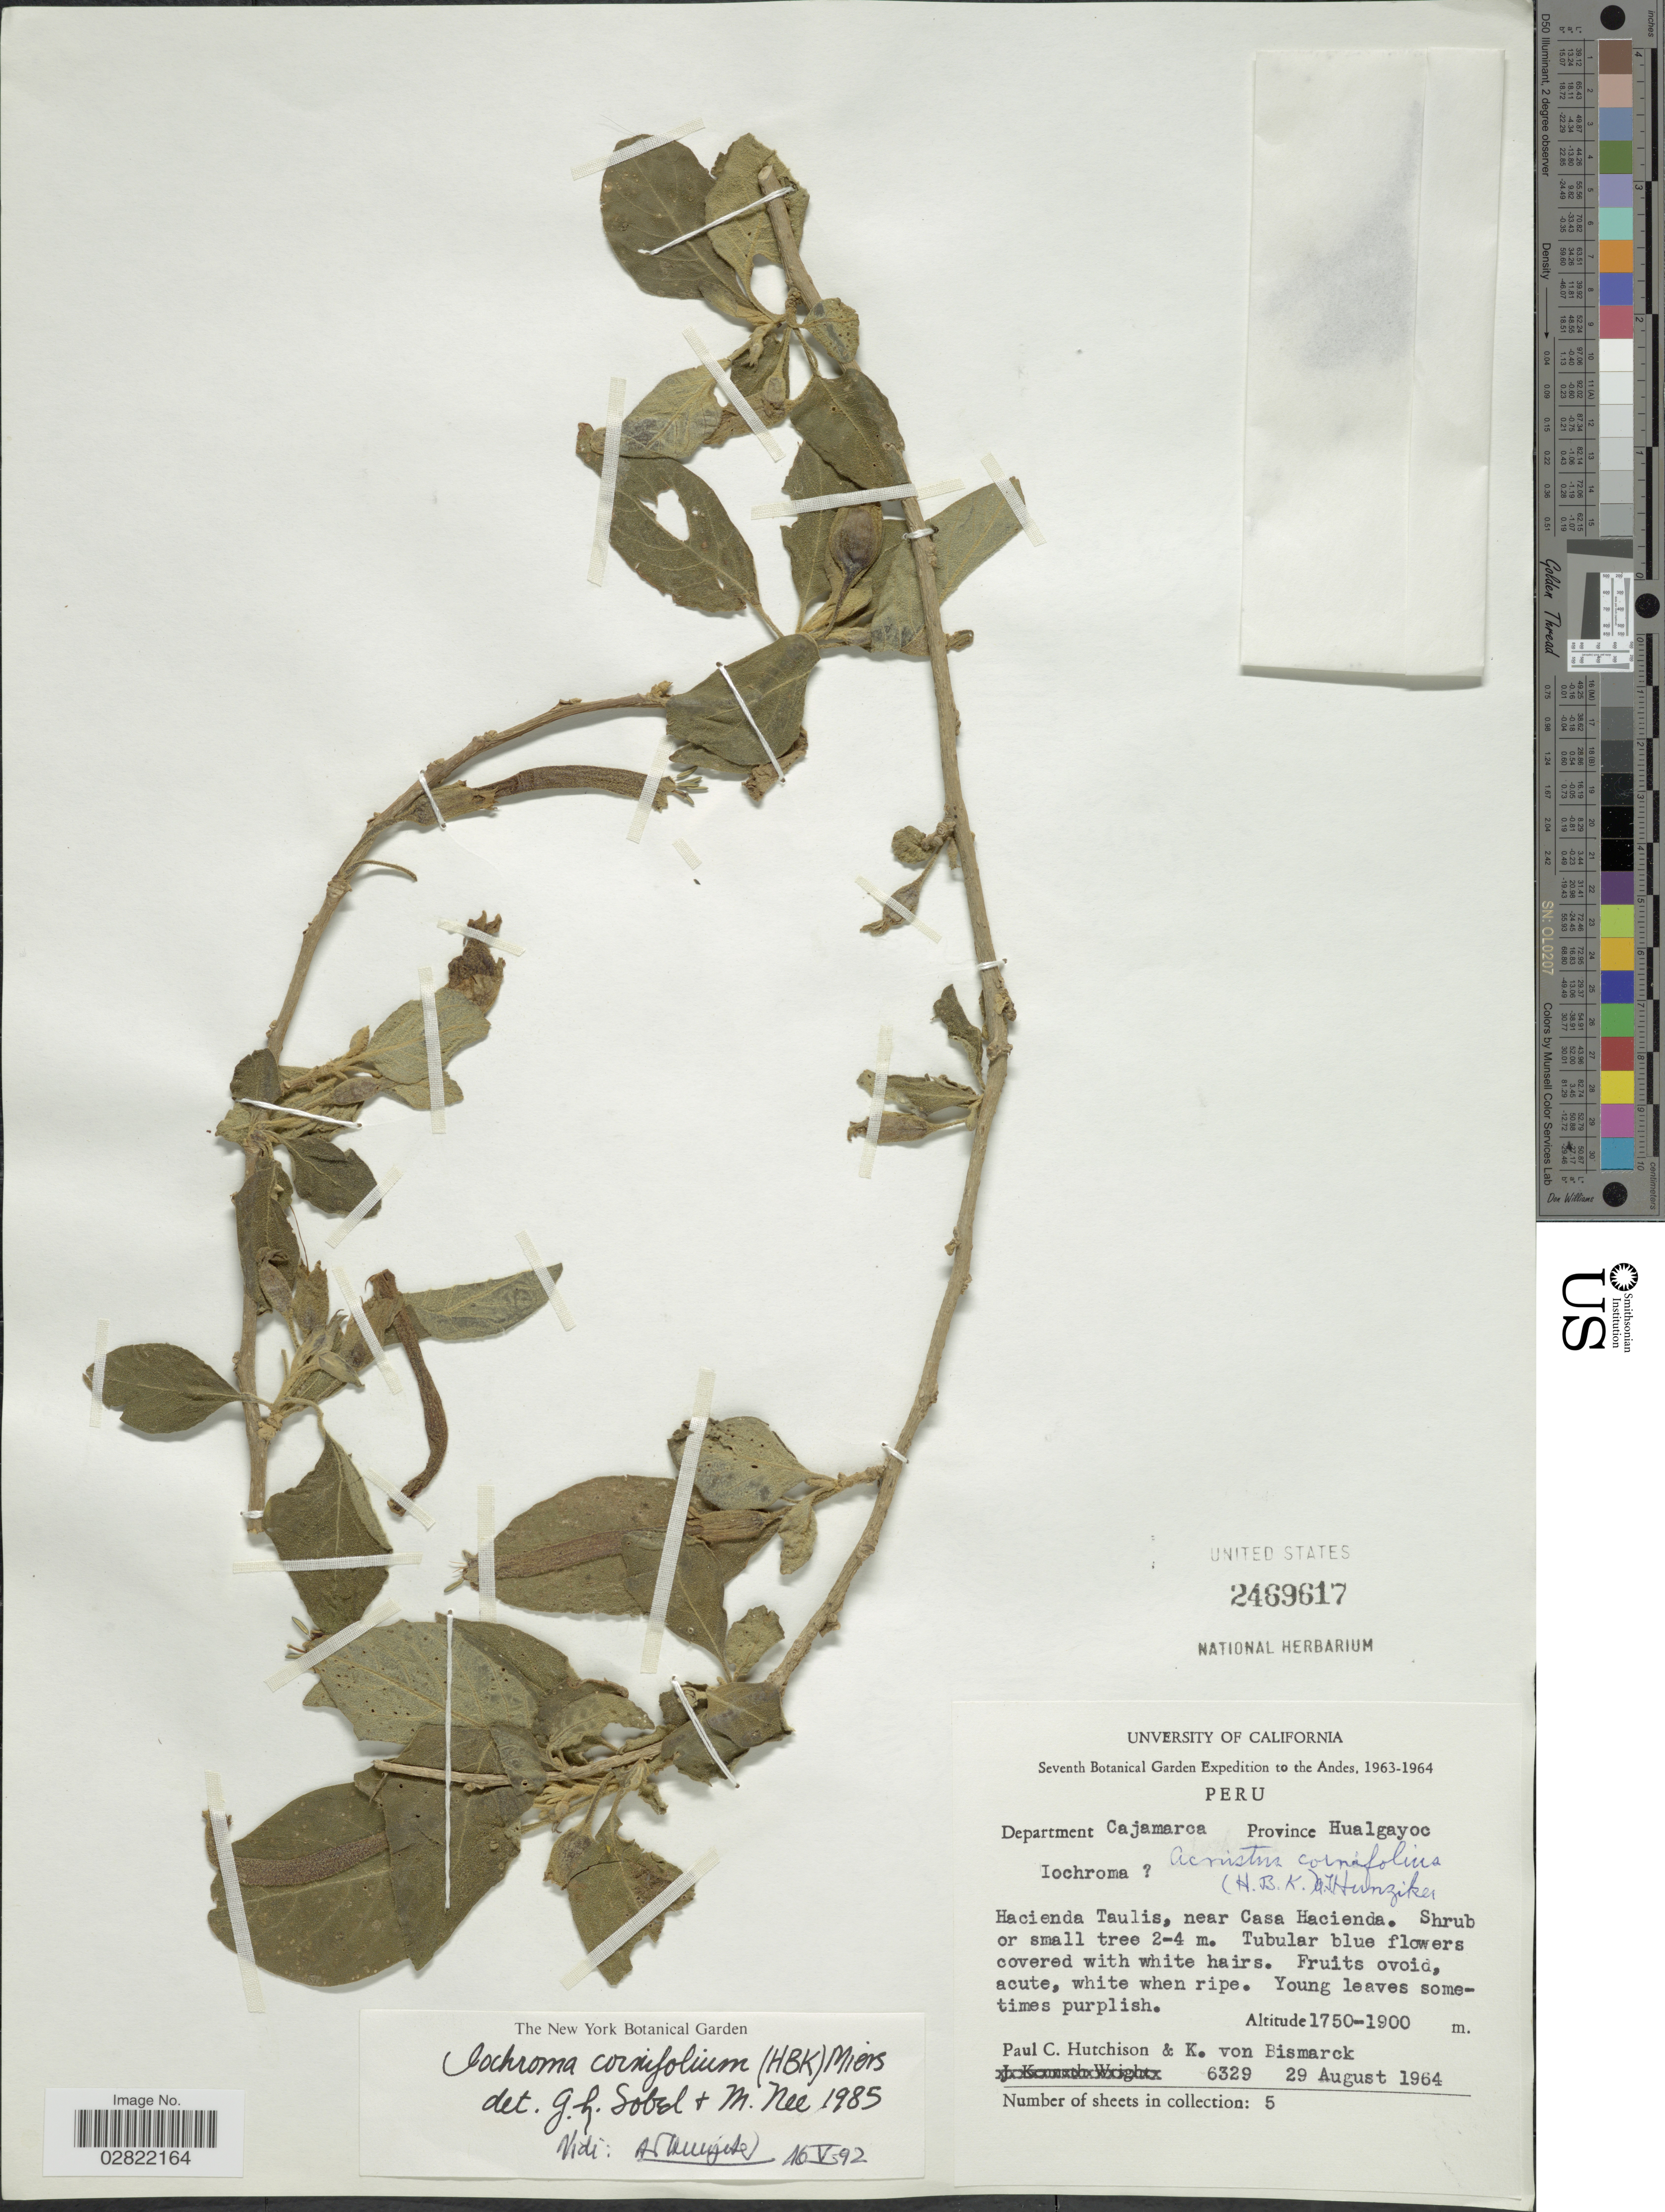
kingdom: Plantae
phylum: Tracheophyta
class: Magnoliopsida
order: Solanales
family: Solanaceae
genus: Iochroma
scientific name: Iochroma cornifolium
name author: (Kunth) Miers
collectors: P. C. Hutchison & K. von Bismarck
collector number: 6329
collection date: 1964-08-29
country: Peru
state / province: Cajamarca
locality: Department Cajamarca, Province Hualgayoc, Hacienda Taulis, near Casa Hacienda. Andes.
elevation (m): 1750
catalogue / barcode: US 2469617